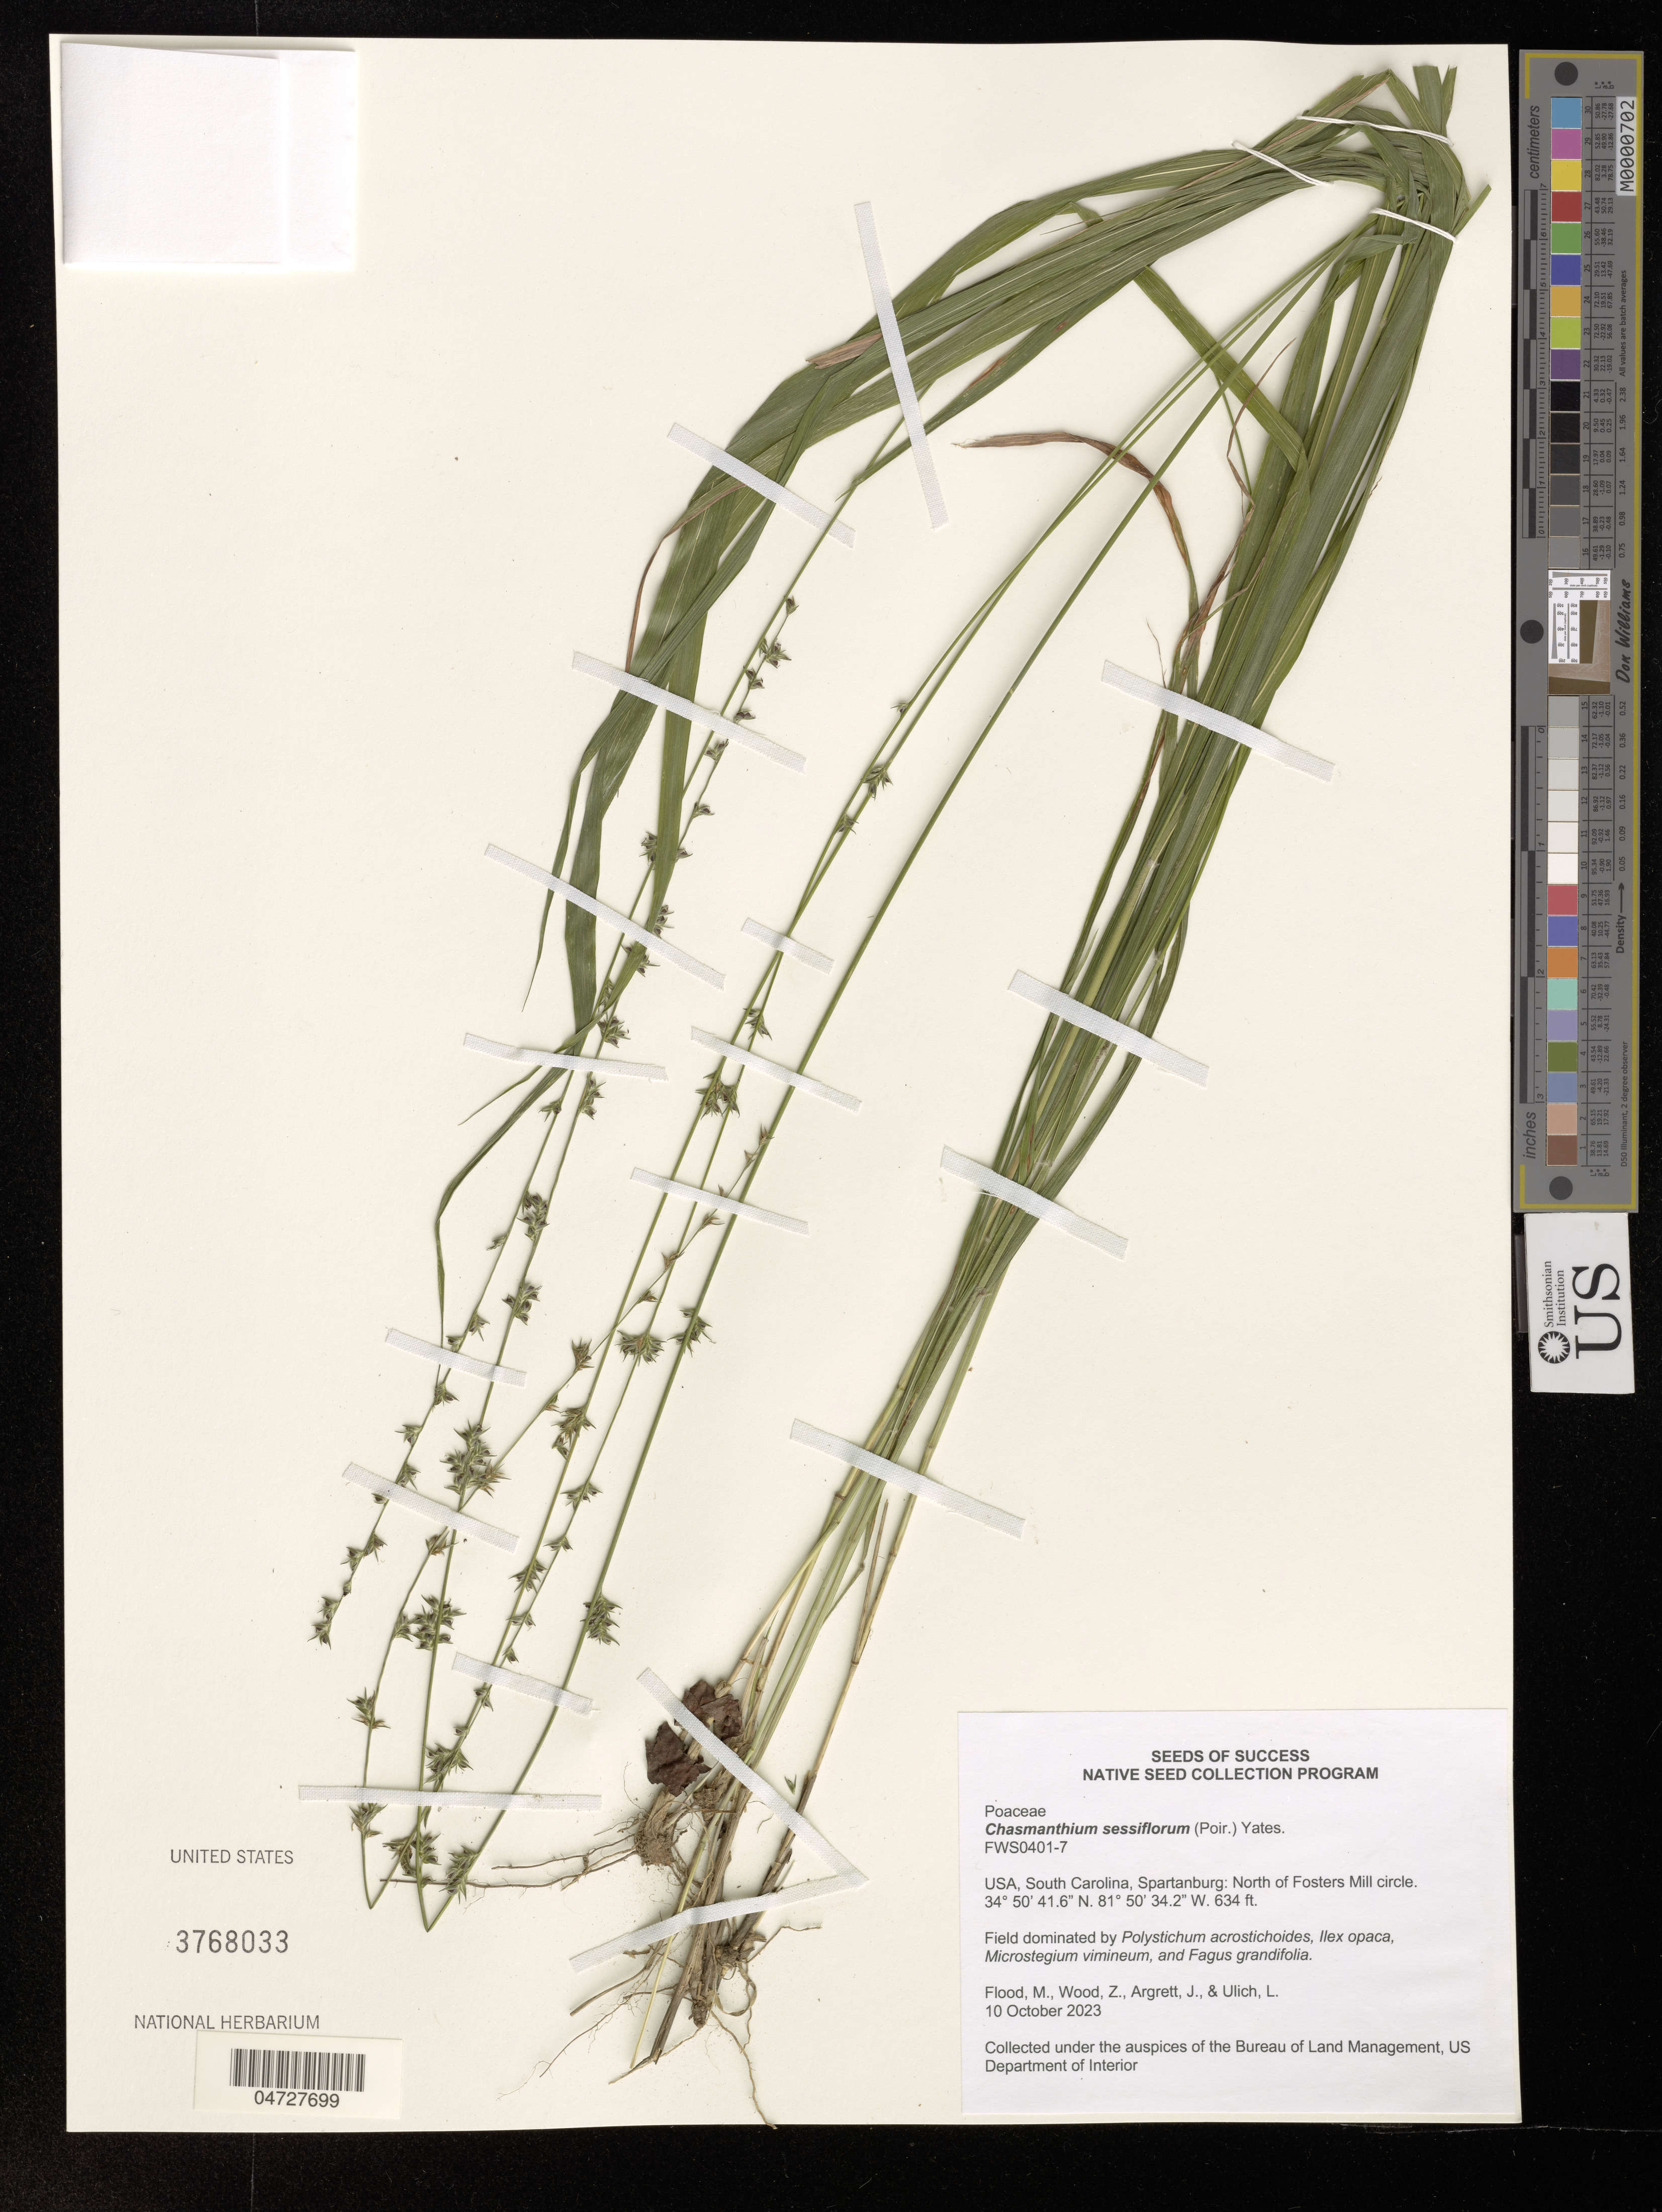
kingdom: Plantae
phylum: Tracheophyta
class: Liliopsida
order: Poales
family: Poaceae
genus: Chasmanthium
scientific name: Chasmanthium sessiliflorum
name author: (Poir.) H.O. Yates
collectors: M. Flood, Z. Wood, J. Argrett & L. Ulich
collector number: FWS0401-7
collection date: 2023-10-10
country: United States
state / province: South Carolina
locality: Spartanburg: North of Fosters Mill circle.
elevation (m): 193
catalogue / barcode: US 3768033